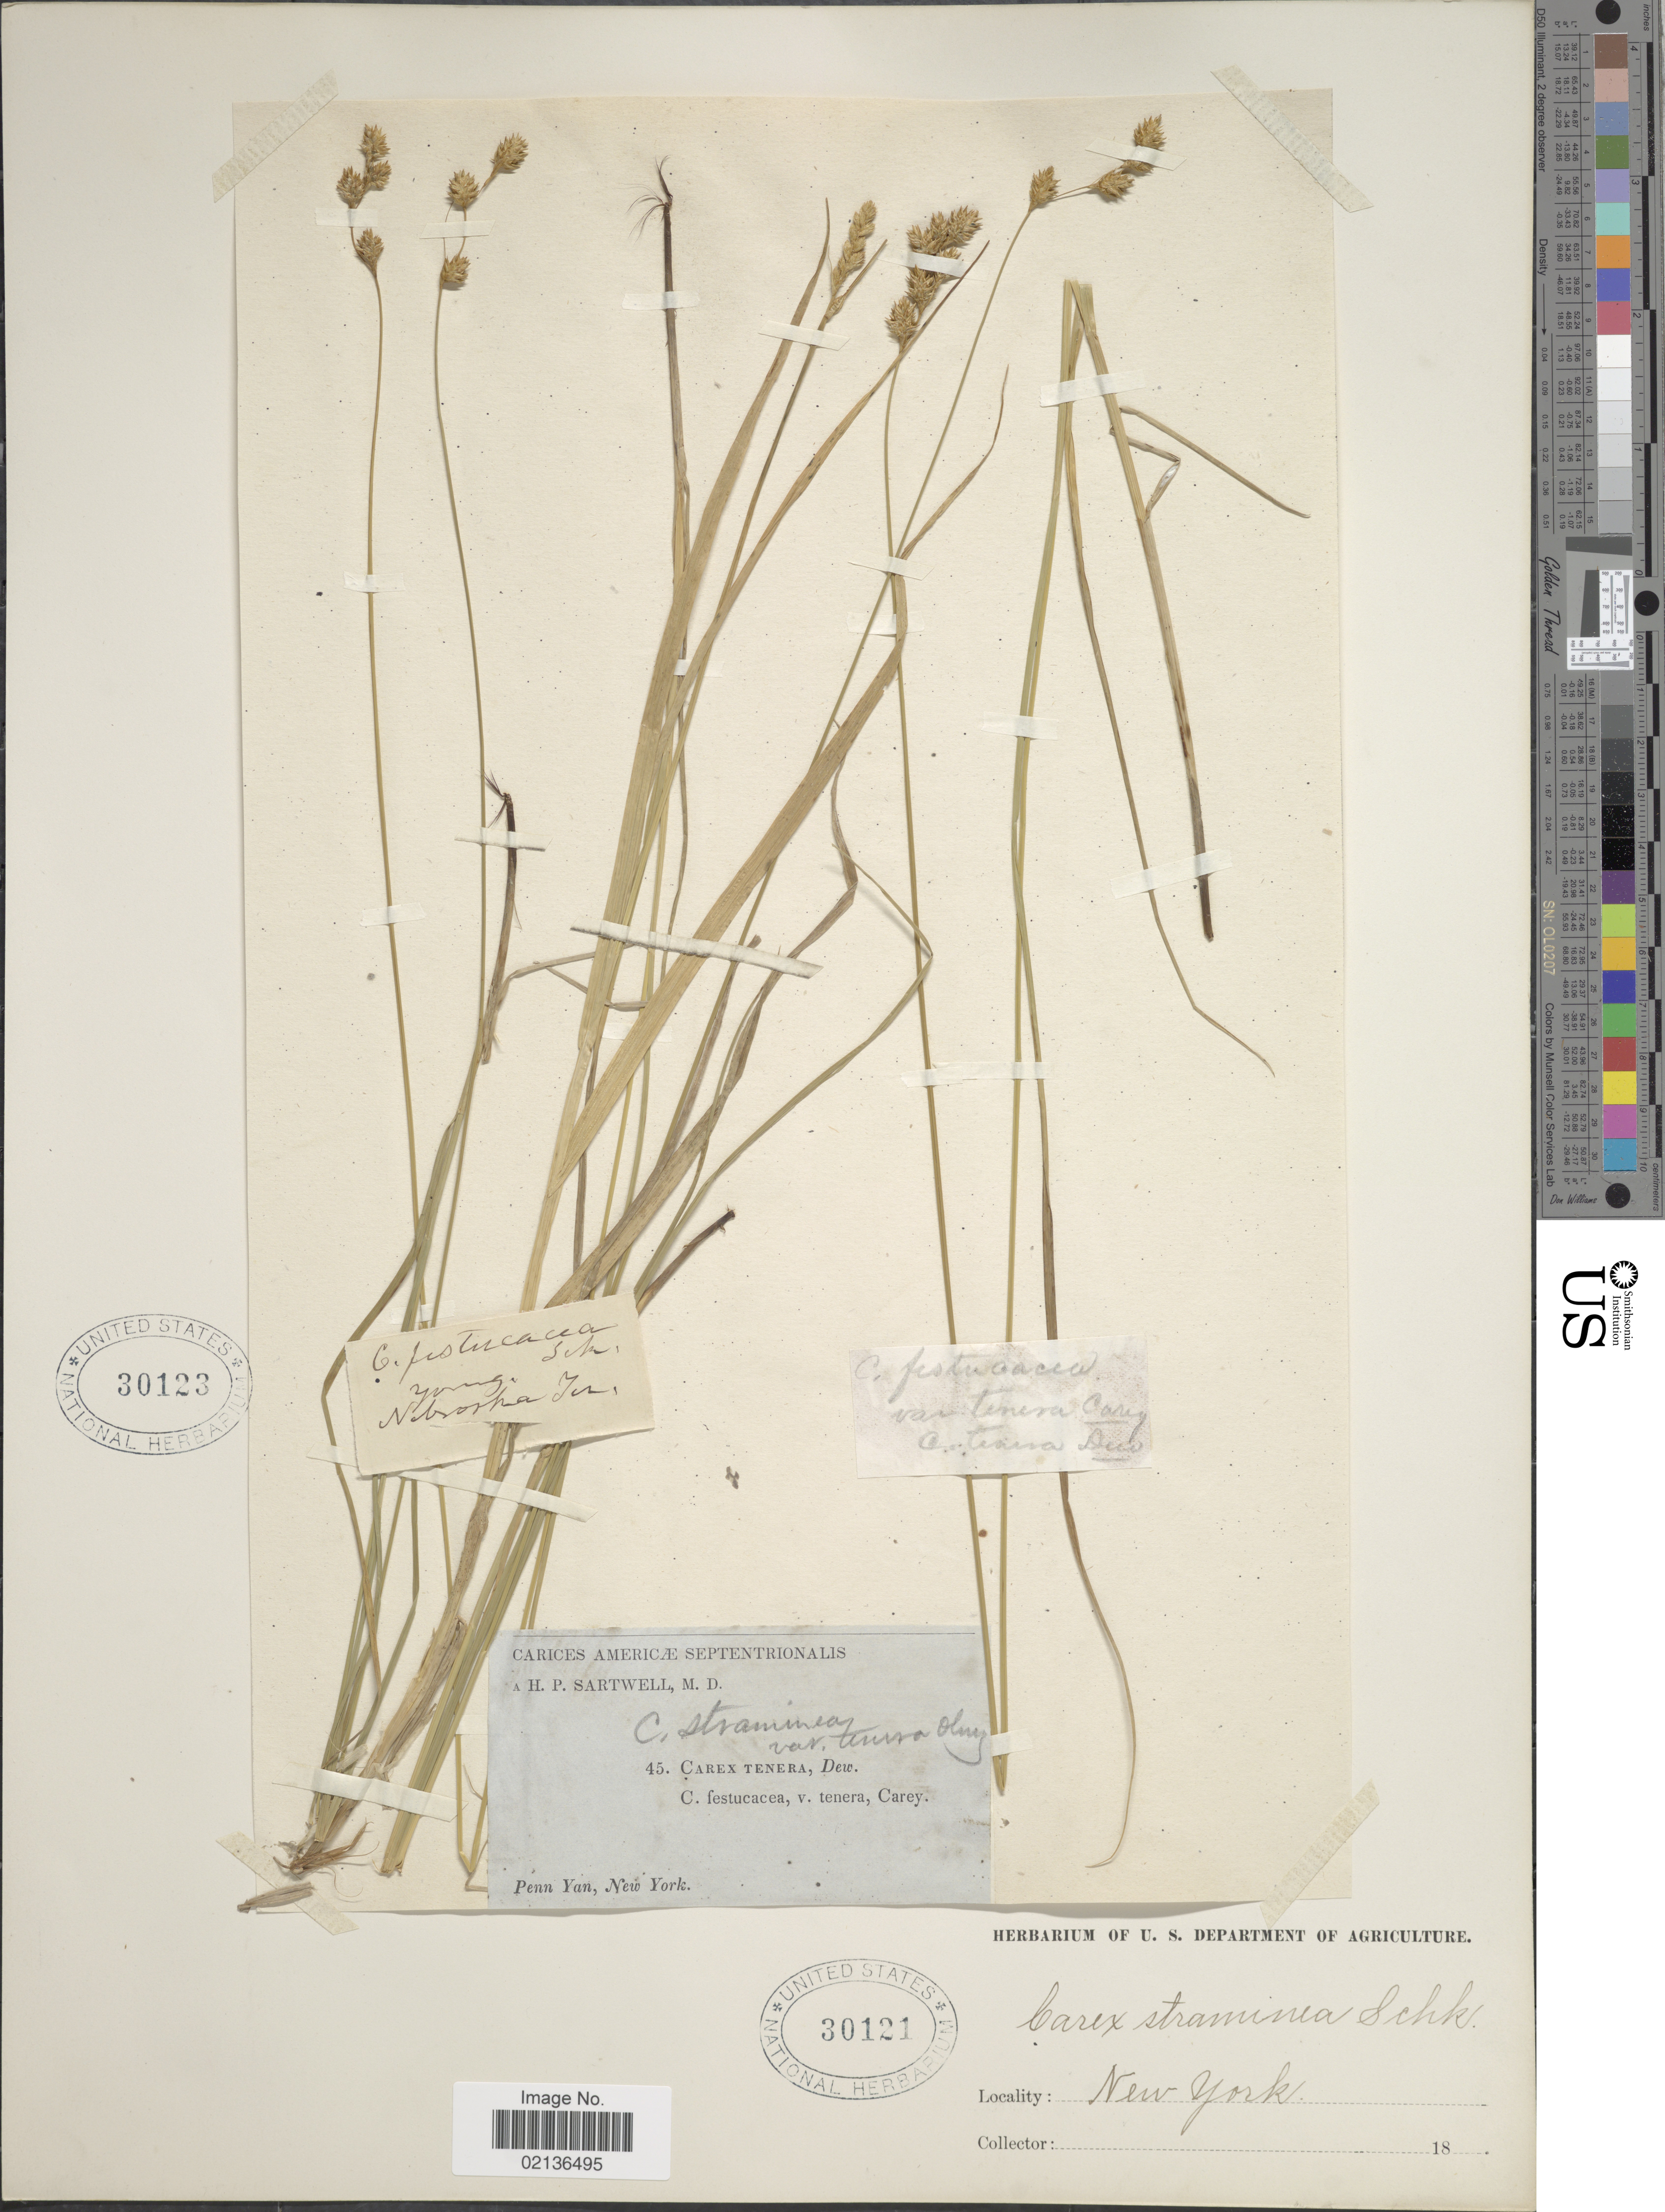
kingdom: Plantae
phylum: Tracheophyta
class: Liliopsida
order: Poales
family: Cyperaceae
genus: Carex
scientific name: Carex tenera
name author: Dewey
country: United States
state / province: Nebraska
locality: Nebraska Ter.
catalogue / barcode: US 30123